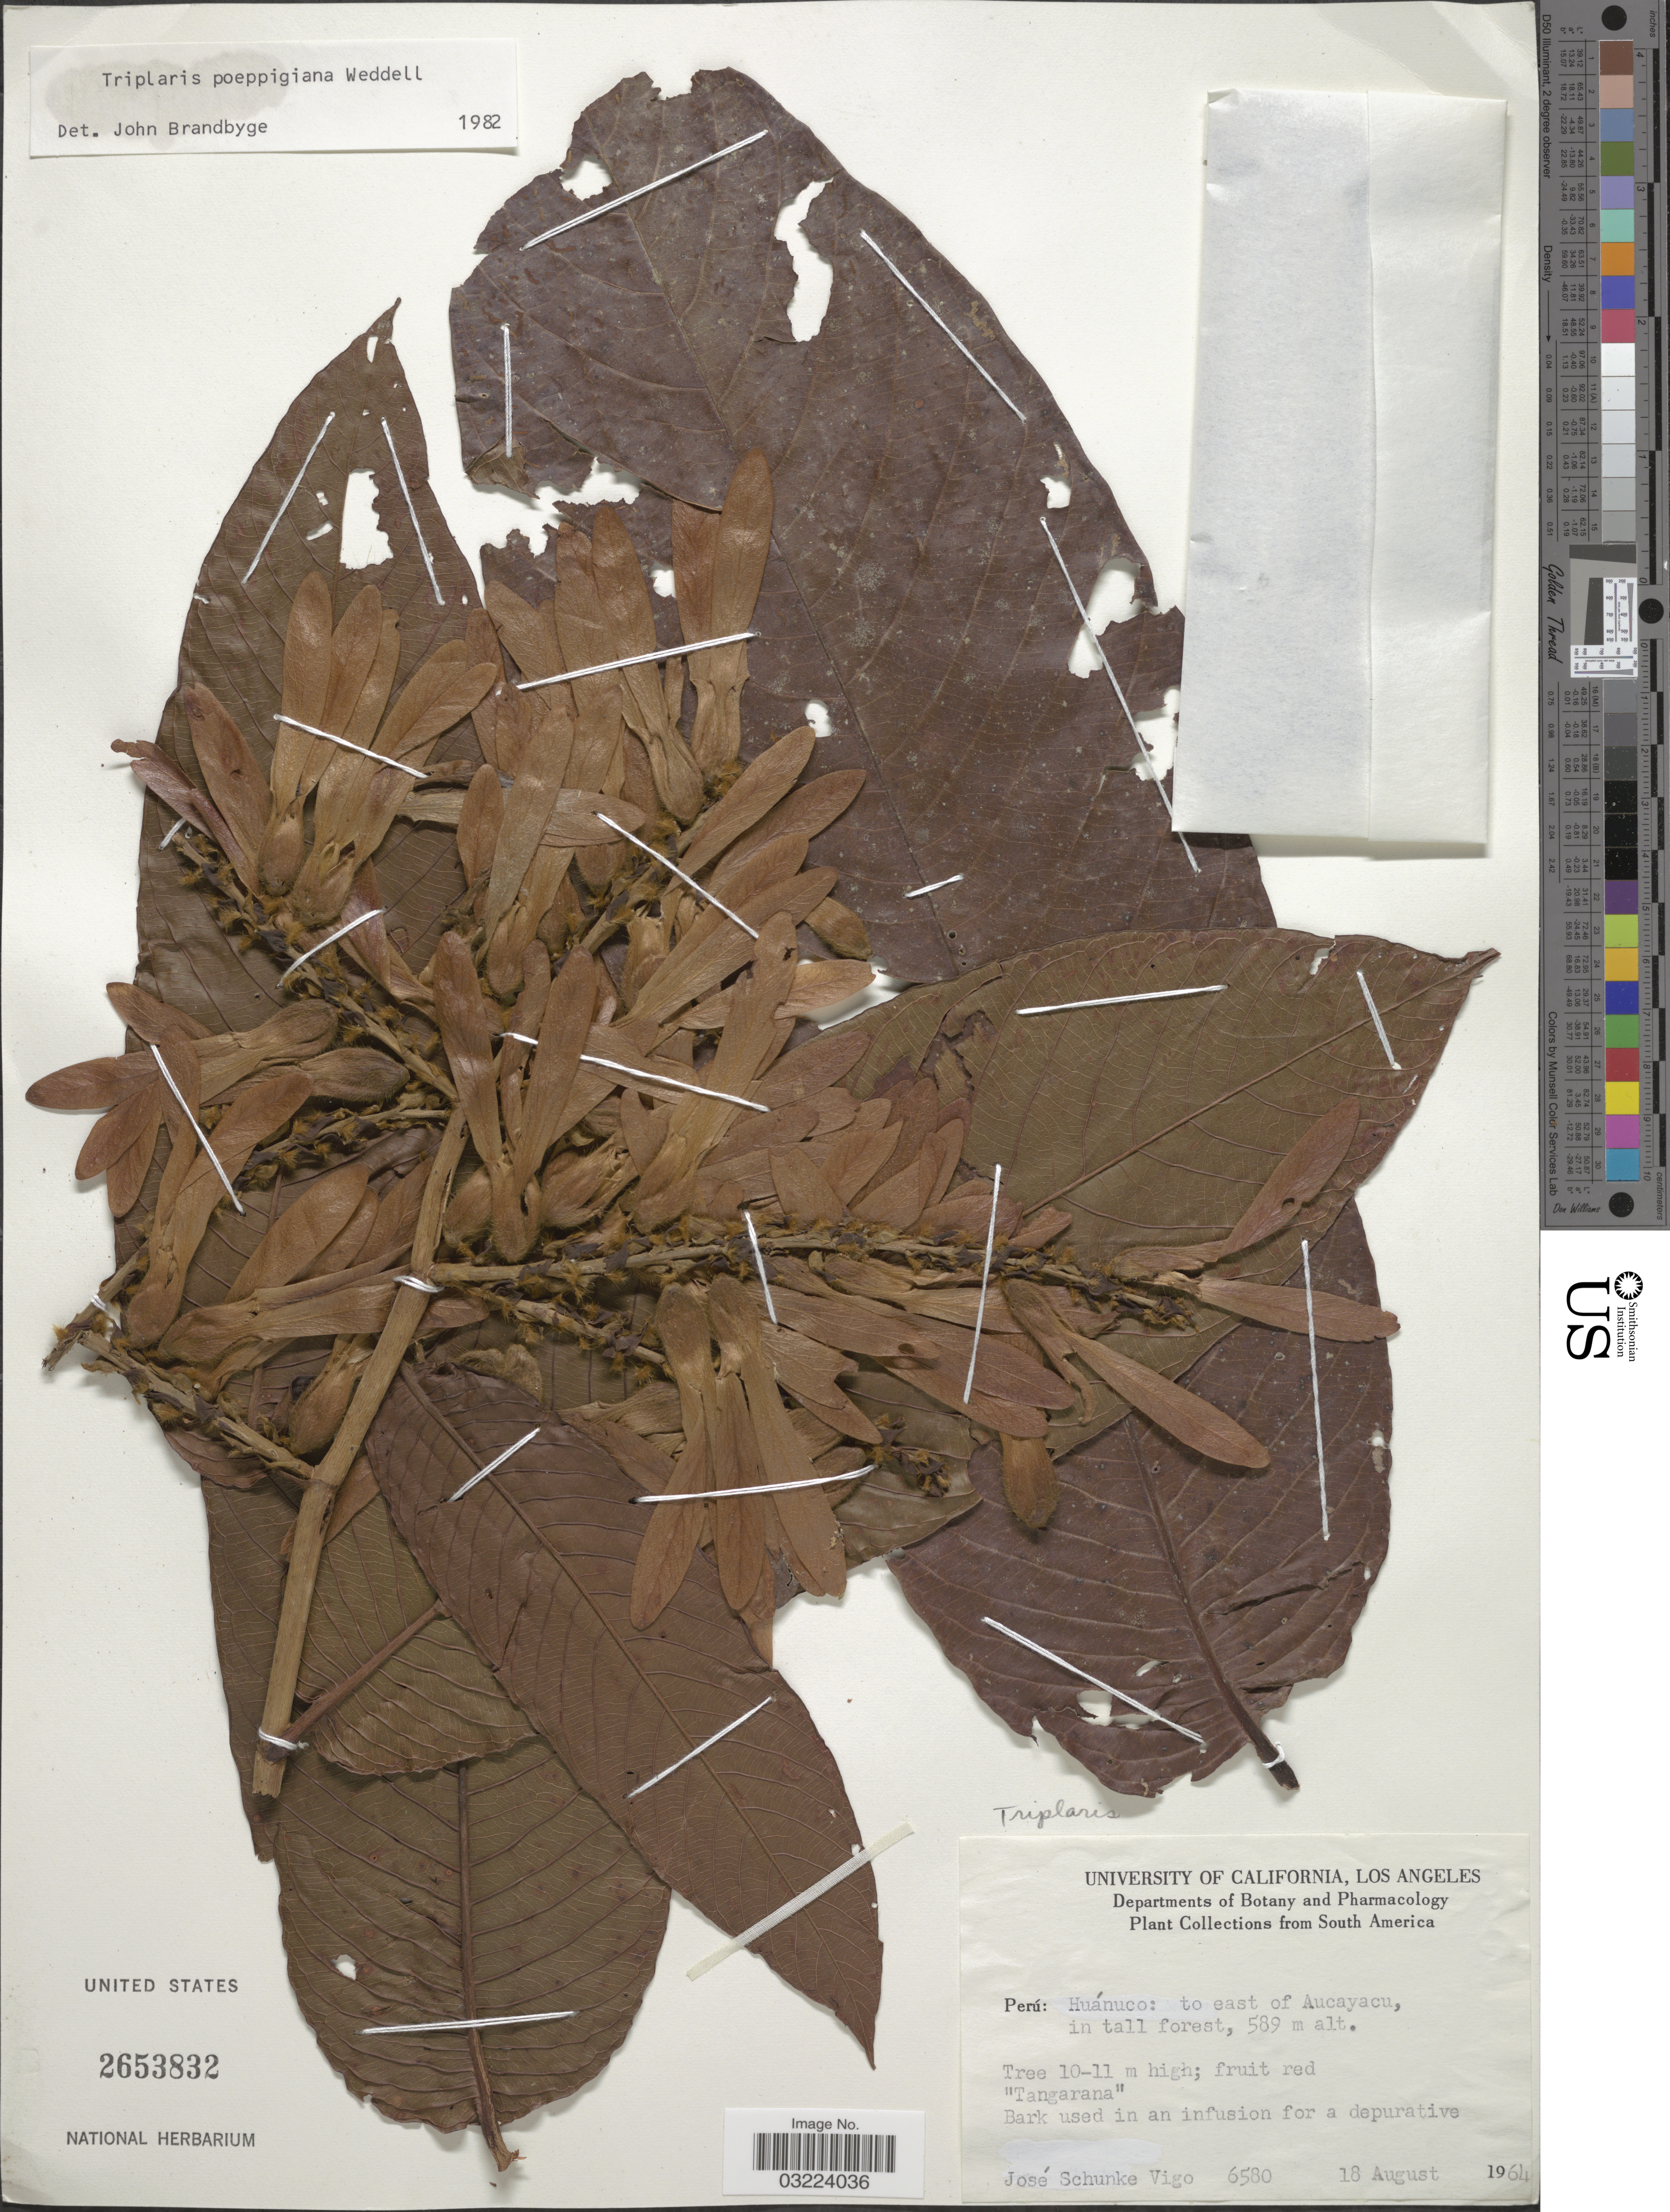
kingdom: Plantae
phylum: Tracheophyta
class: Magnoliopsida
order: Caryophyllales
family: Polygonaceae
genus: Triplaris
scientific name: Triplaris poeppigiana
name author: Wedd.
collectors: J. Schunke Vigo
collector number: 6580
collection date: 1964-08-18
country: Peru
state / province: Huánuco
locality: To east of Aucayacu.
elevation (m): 589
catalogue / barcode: US 2653832